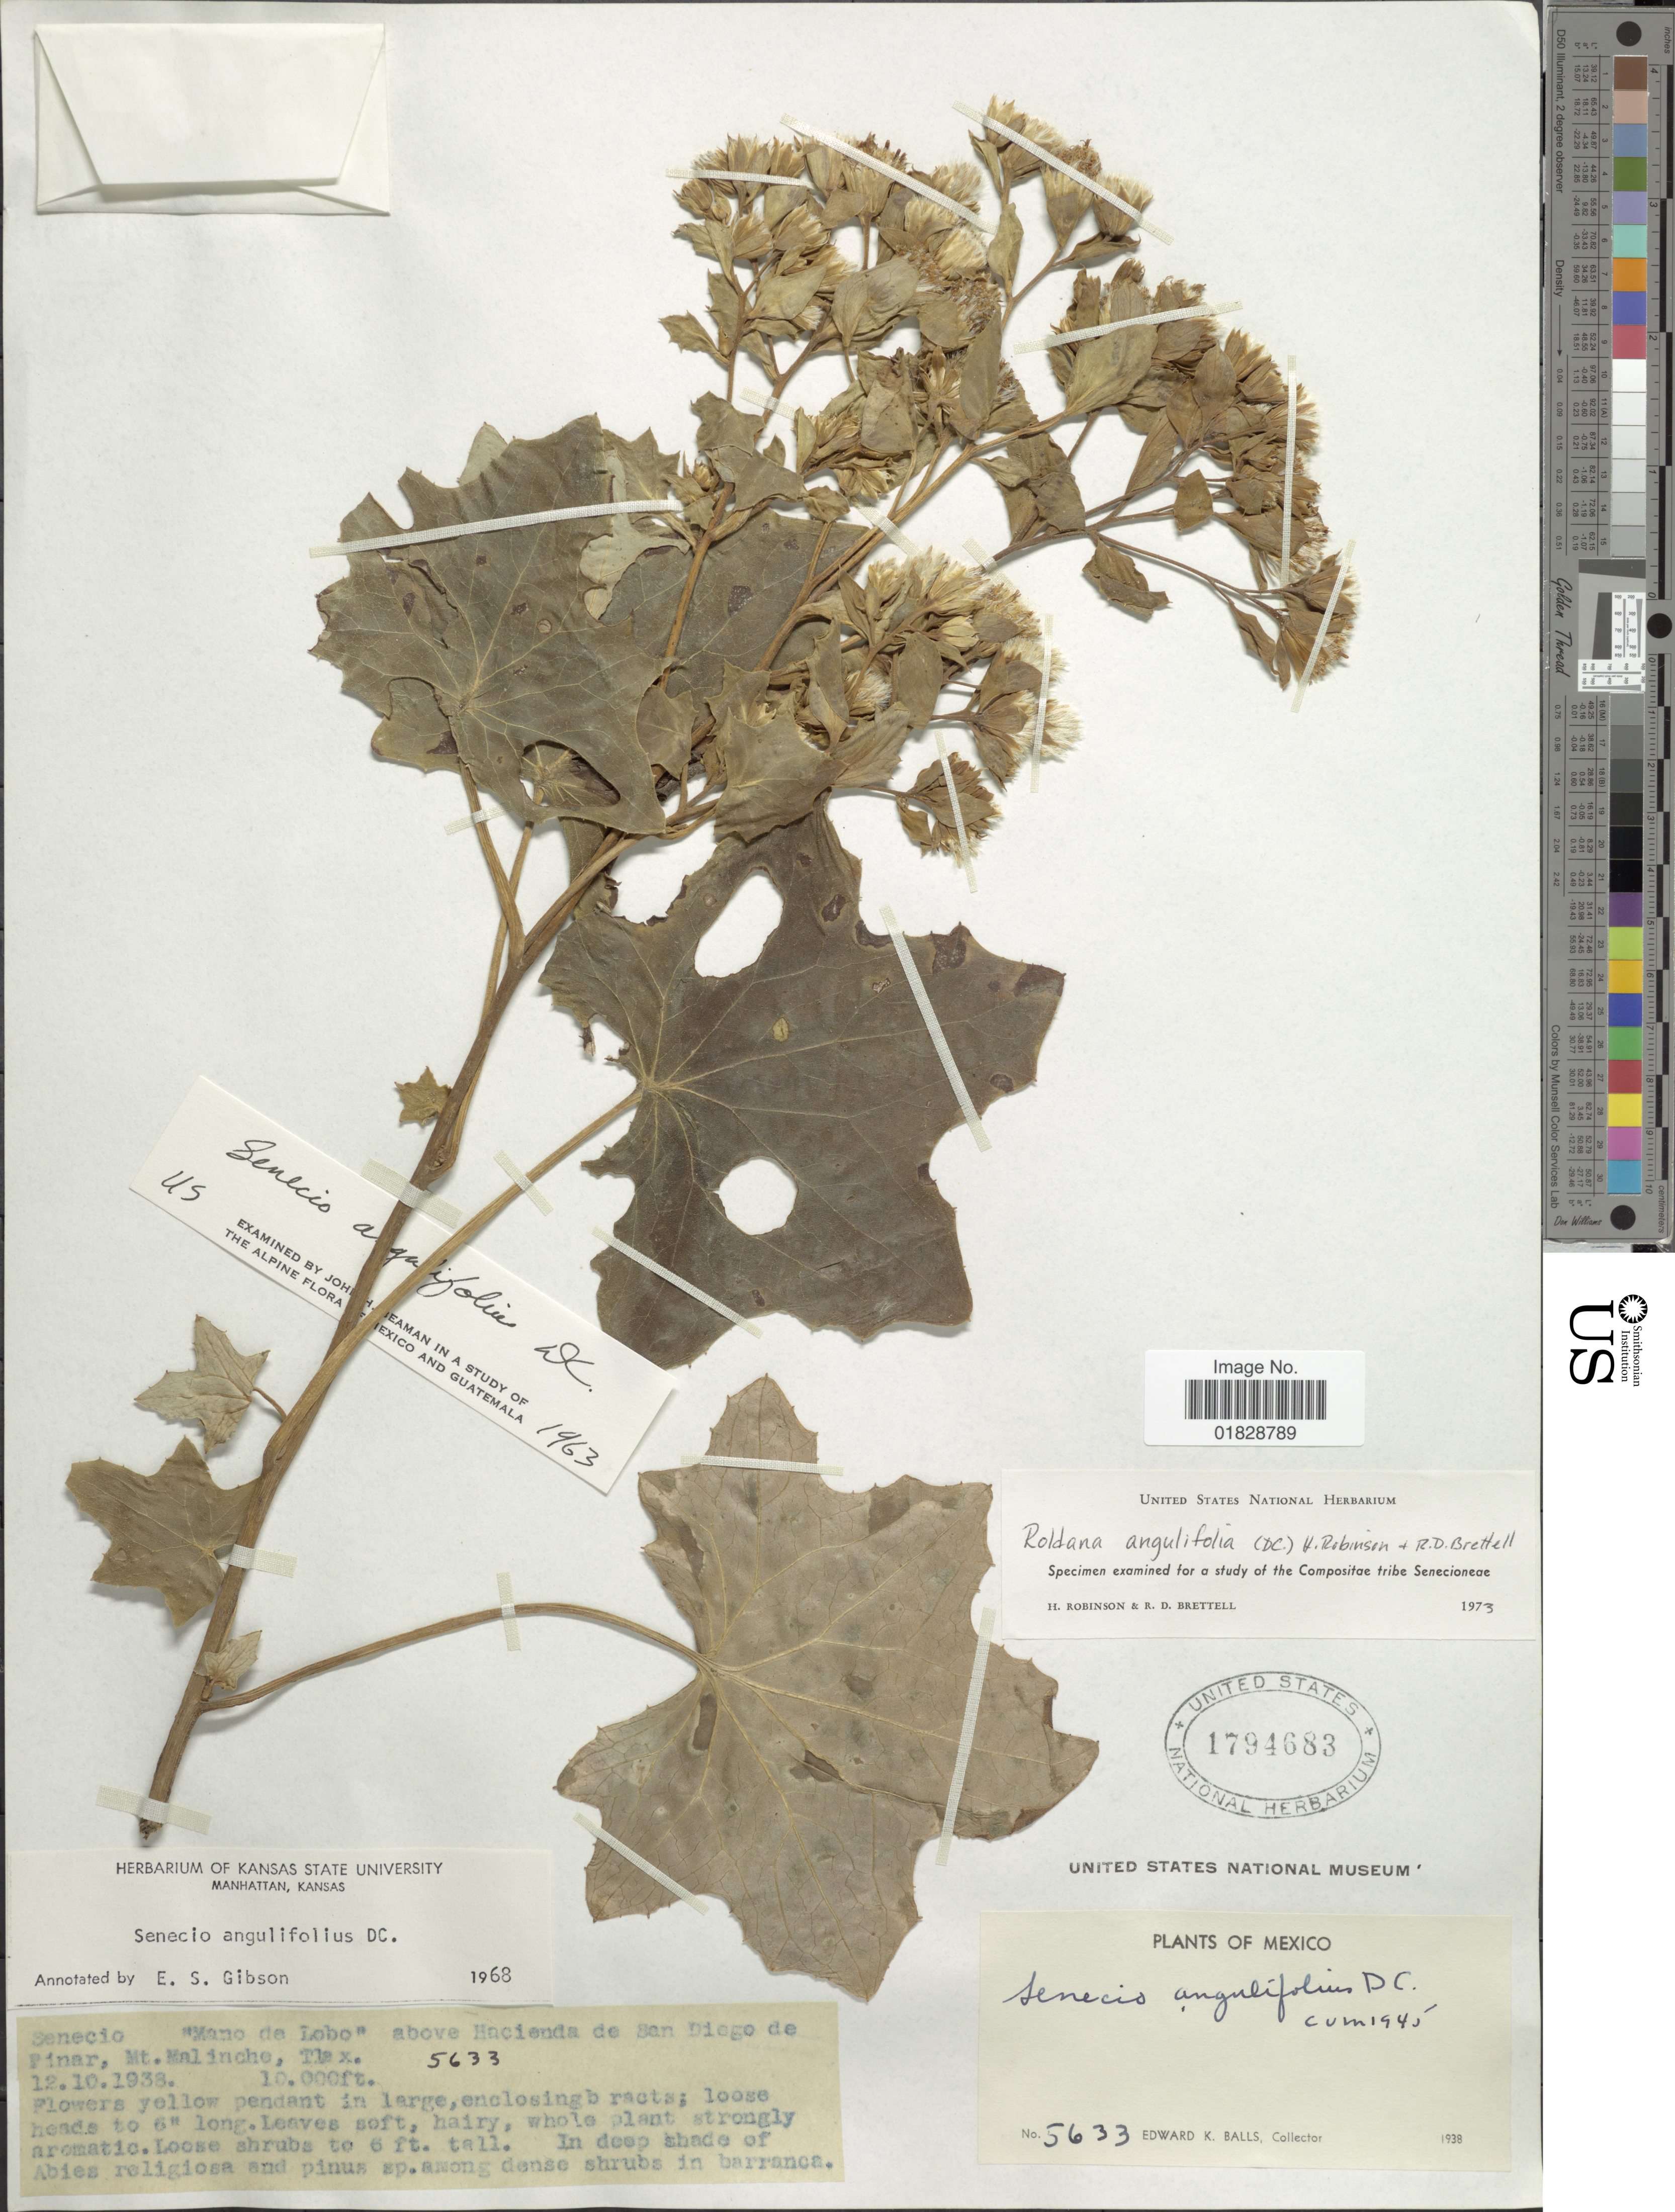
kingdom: Plantae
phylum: Tracheophyta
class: Magnoliopsida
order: Asterales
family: Asteraceae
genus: Roldana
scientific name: Roldana angulifolia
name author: (DC.) H. Rob. & Brettell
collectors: E. K. Balls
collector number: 5633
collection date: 1938-10-12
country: Mexico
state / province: Tlaxcala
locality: Mano de Lobo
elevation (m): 3048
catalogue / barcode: US 1794683